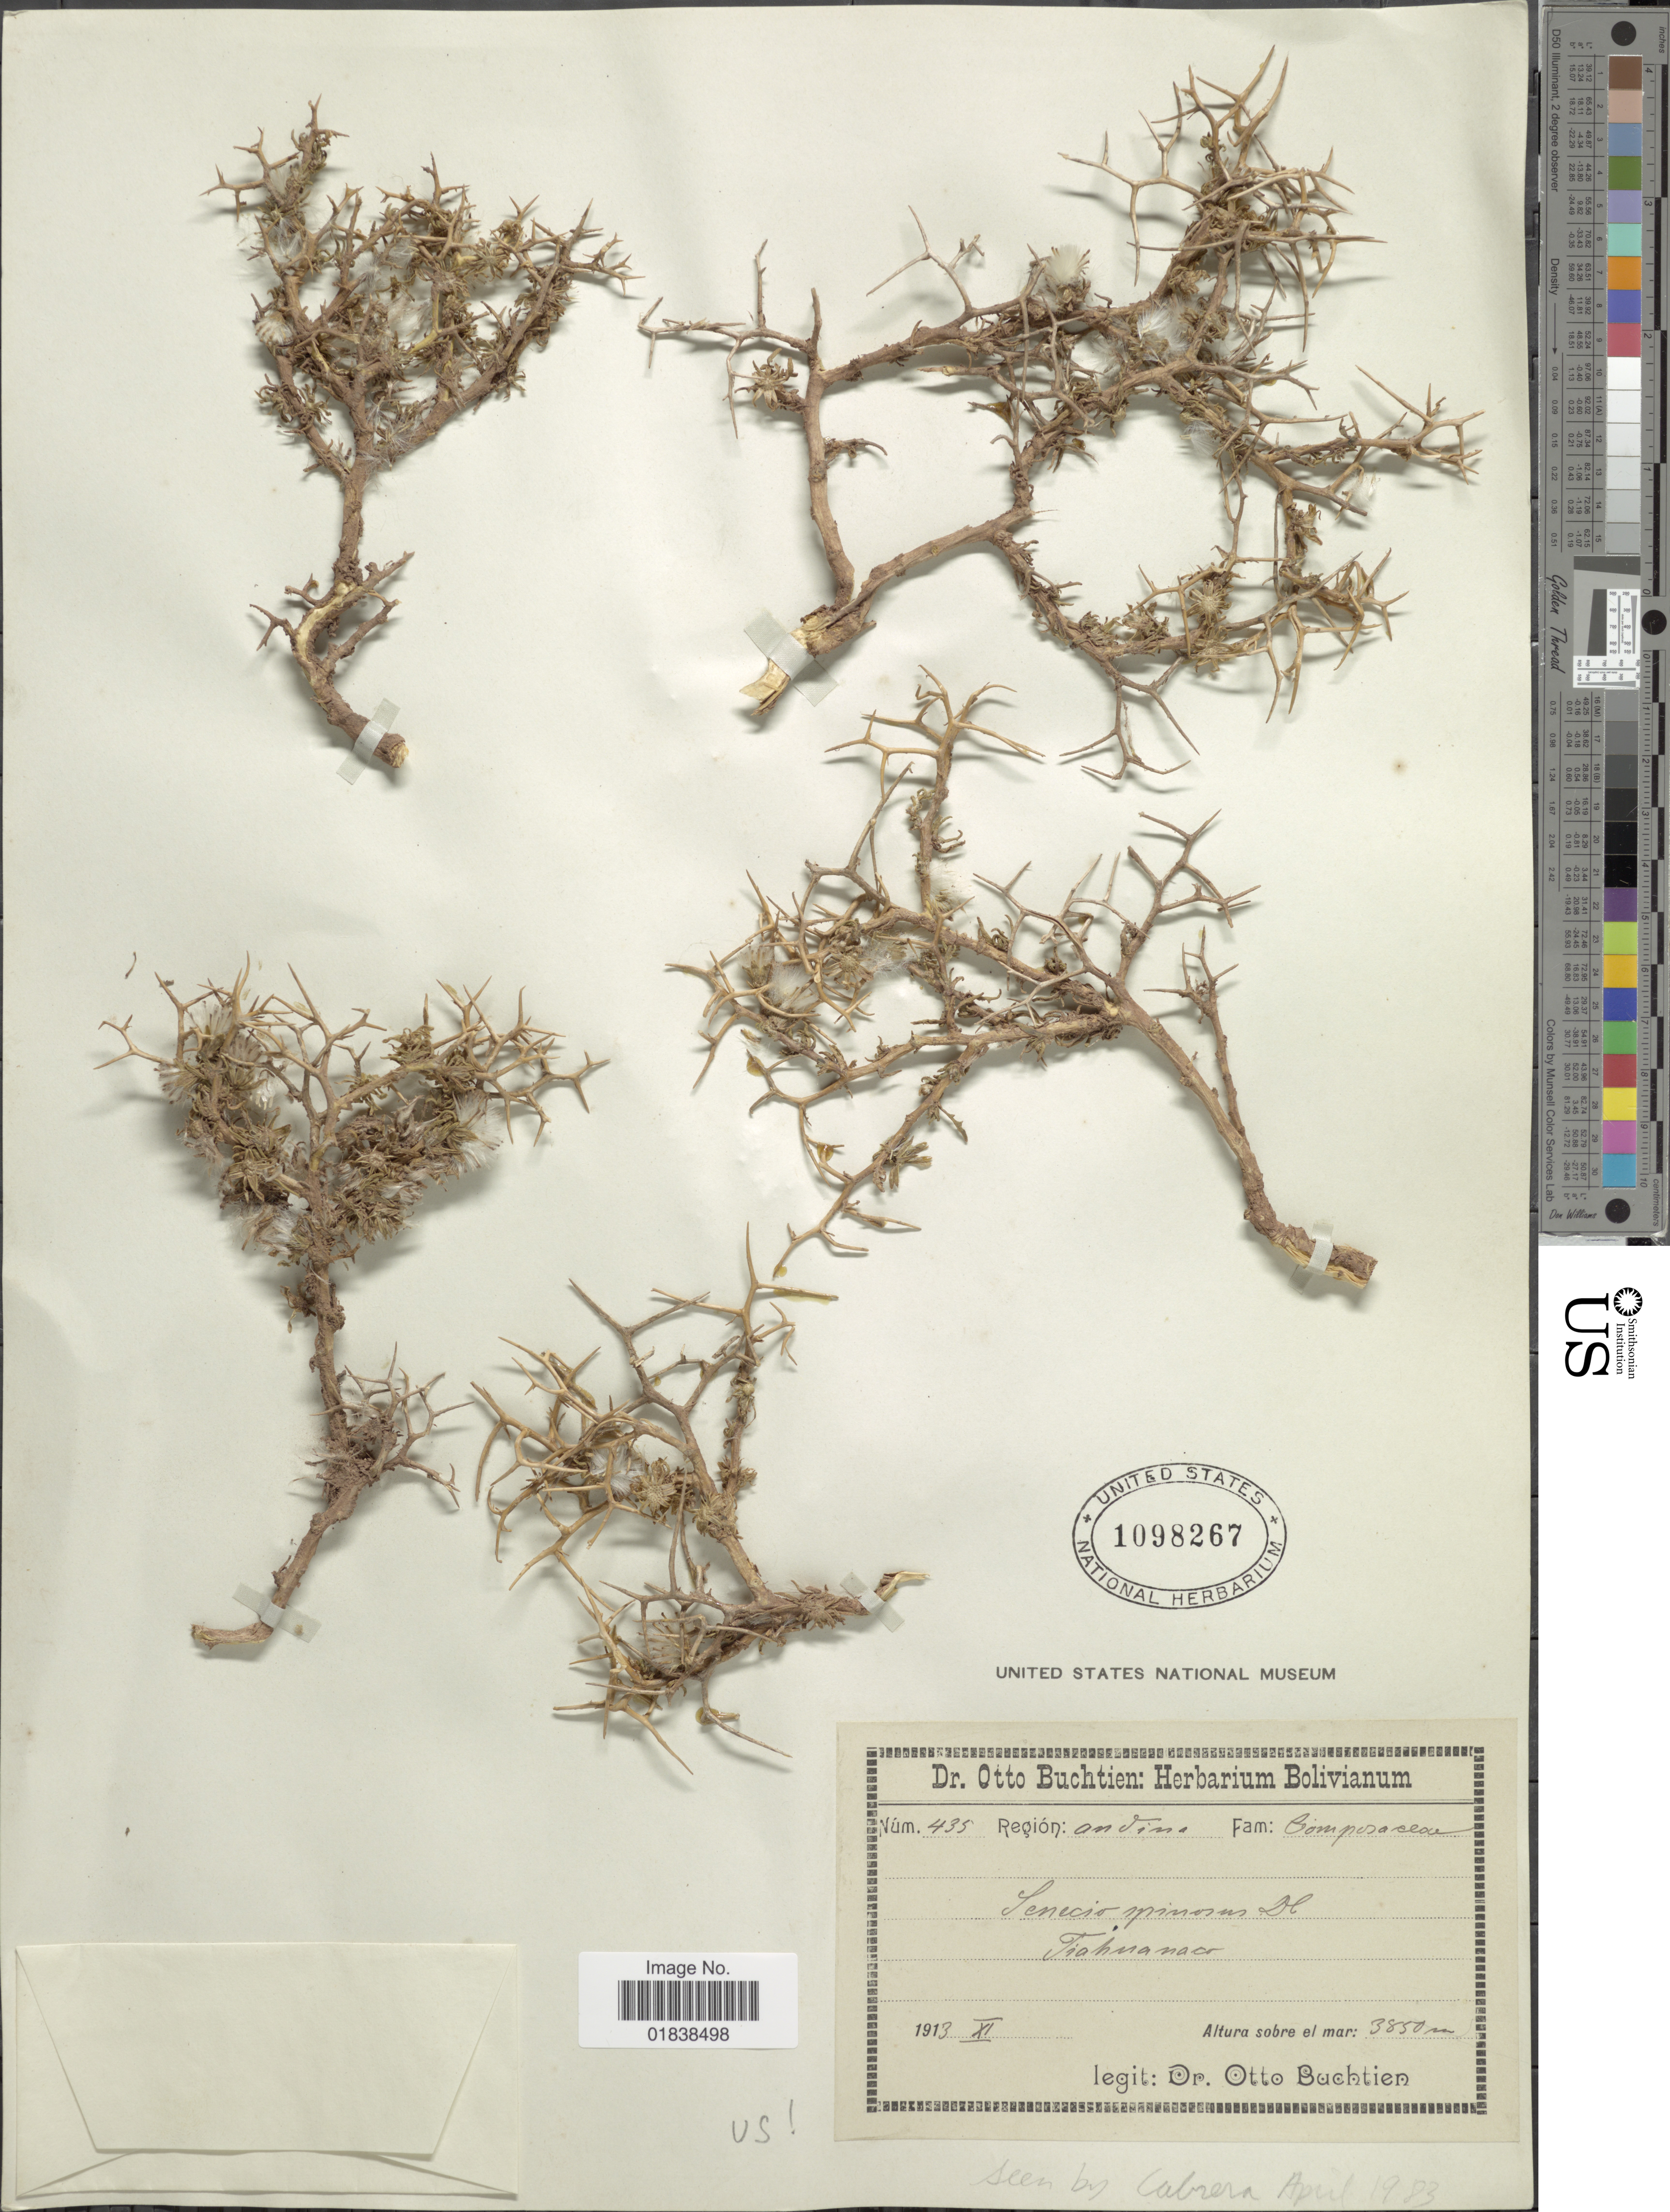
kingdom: Plantae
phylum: Tracheophyta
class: Magnoliopsida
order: Asterales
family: Asteraceae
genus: Senecio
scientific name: Senecio spinosus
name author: DC.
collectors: O. Buchtien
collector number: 435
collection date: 1913-11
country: Bolivia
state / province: La Paz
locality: Tiahuanaco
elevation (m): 3850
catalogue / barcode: US 1098267